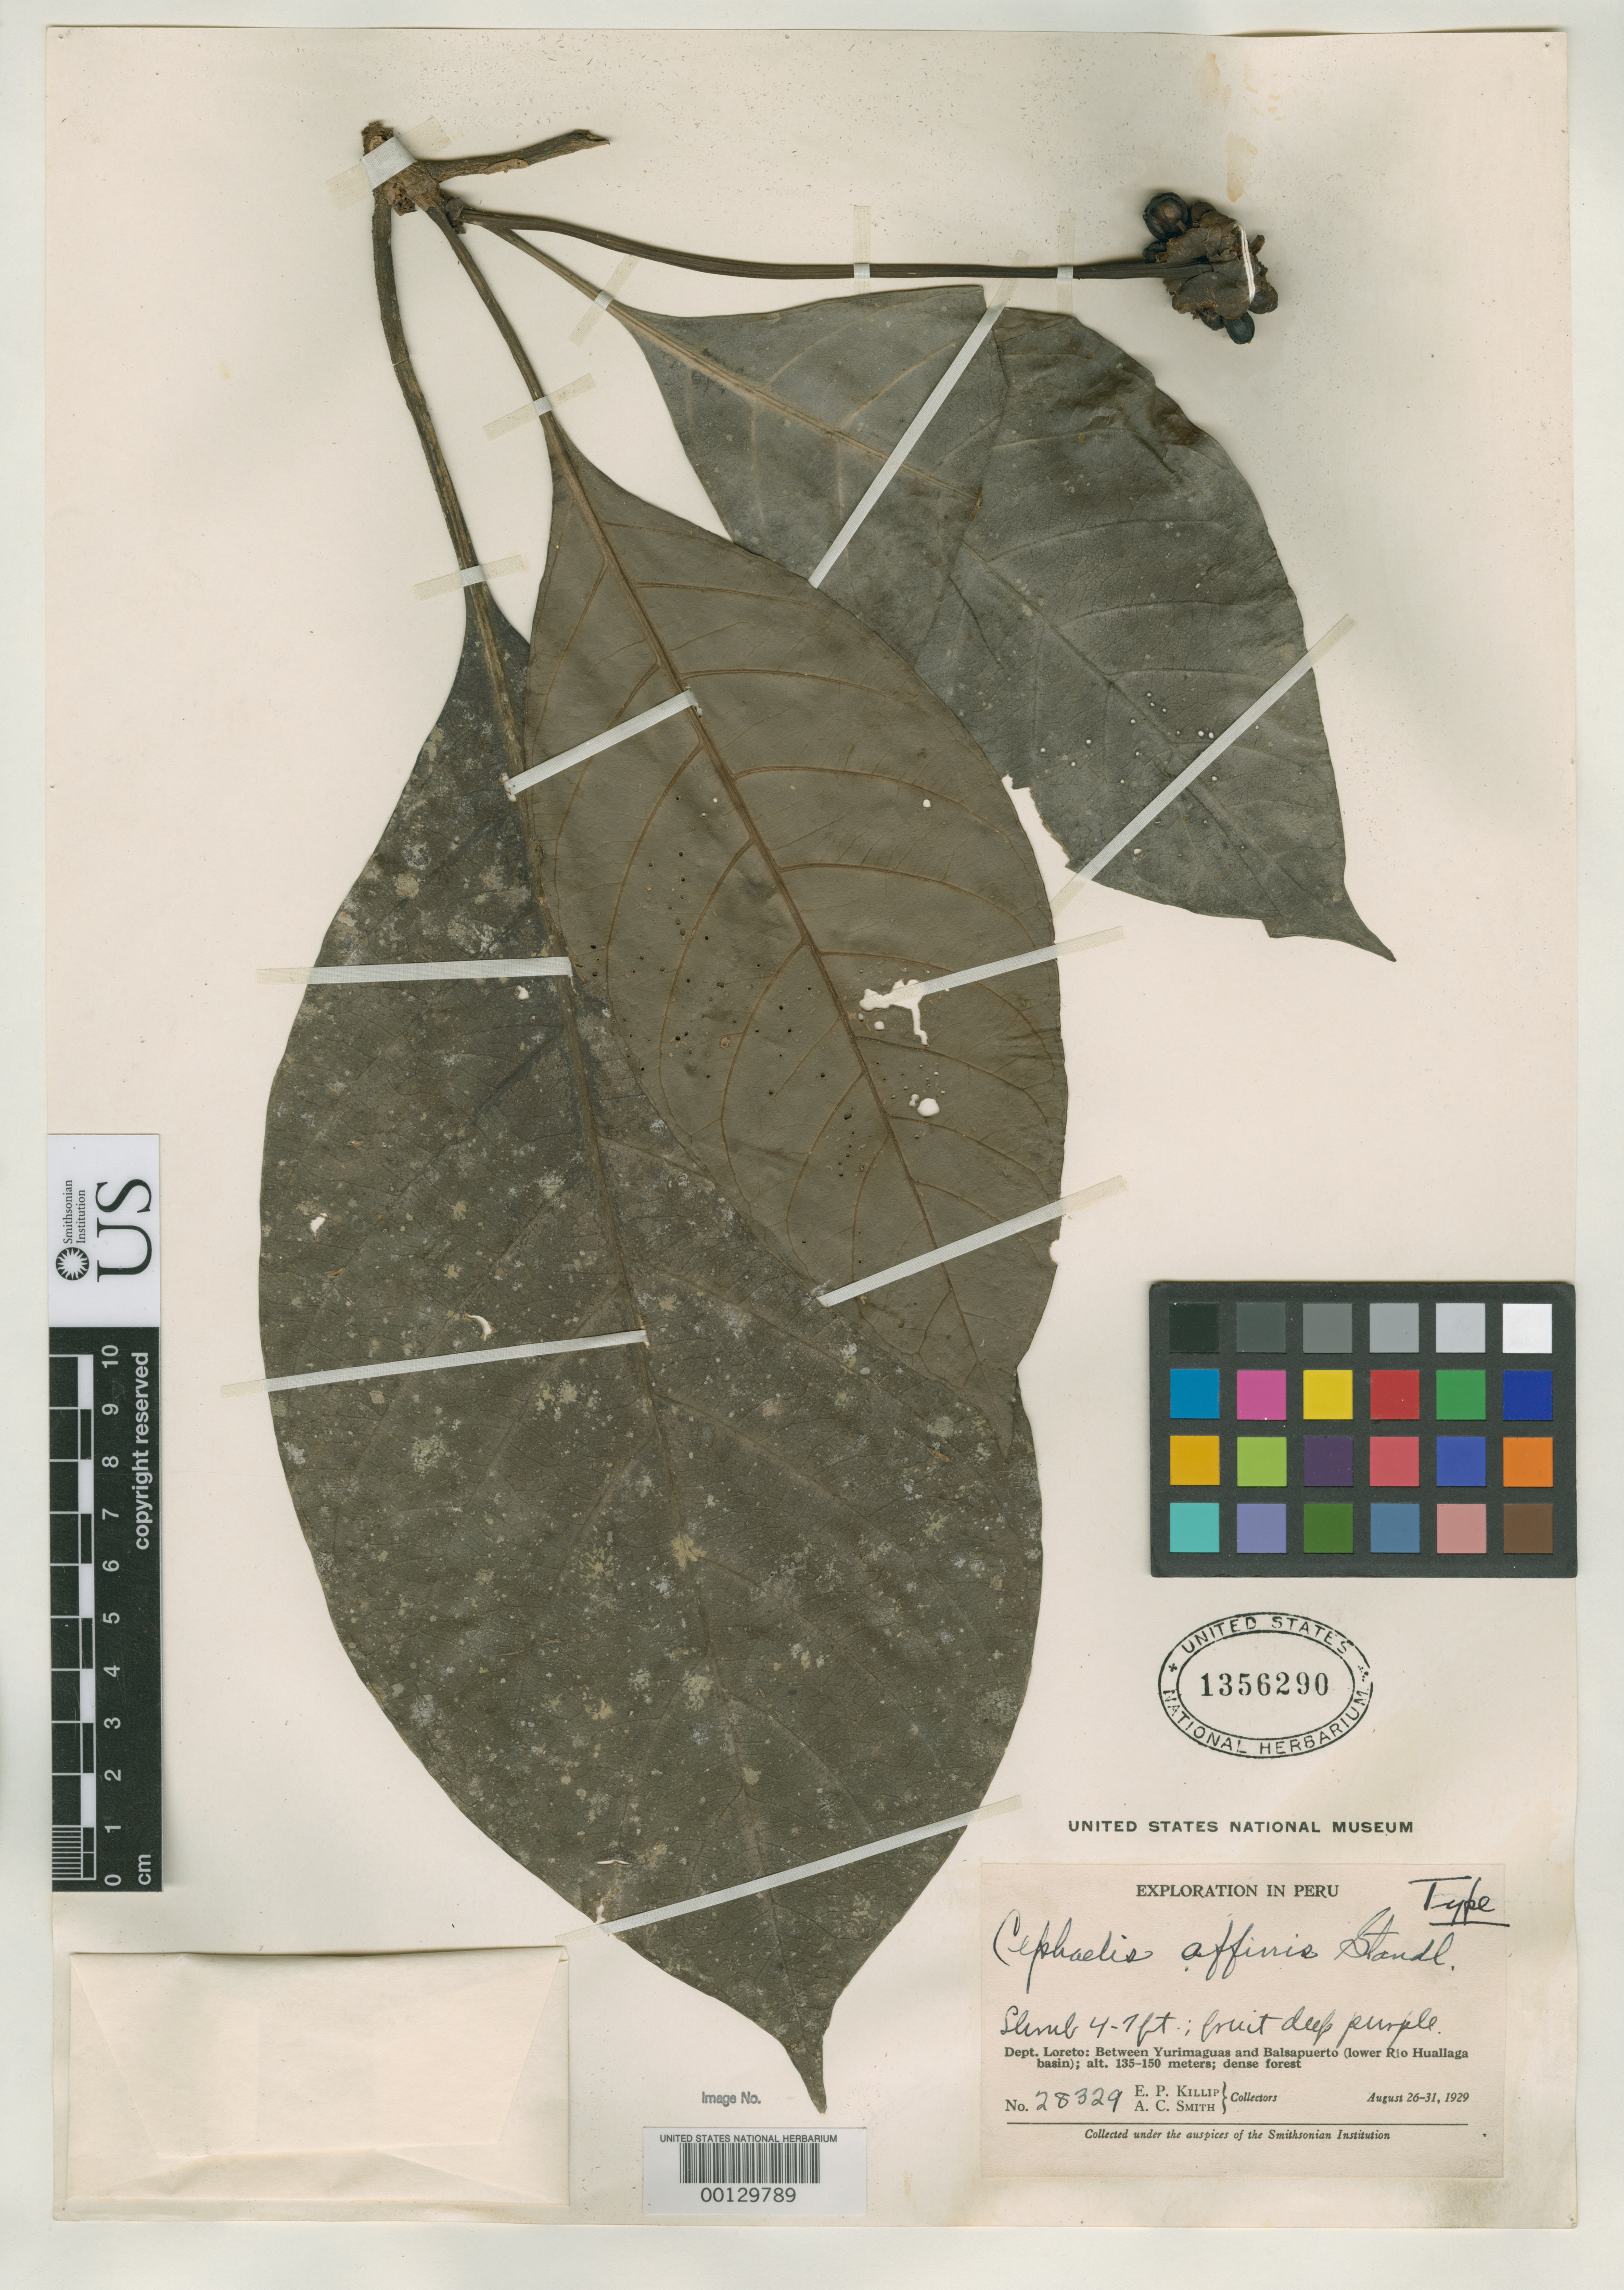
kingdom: Plantae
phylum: Tracheophyta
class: Magnoliopsida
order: Gentianales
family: Rubiaceae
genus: Cephaelis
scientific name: Cephaelis affinis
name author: Standl.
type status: Holotype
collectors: E. P. Killip & A. C. Smith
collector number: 28329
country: Peru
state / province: San Martín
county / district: Mariscal Cáceres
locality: Rio Huallaga, margen Derecha del; Balsa Probana; dtto. Tocache Nuevo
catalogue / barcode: US 1356290